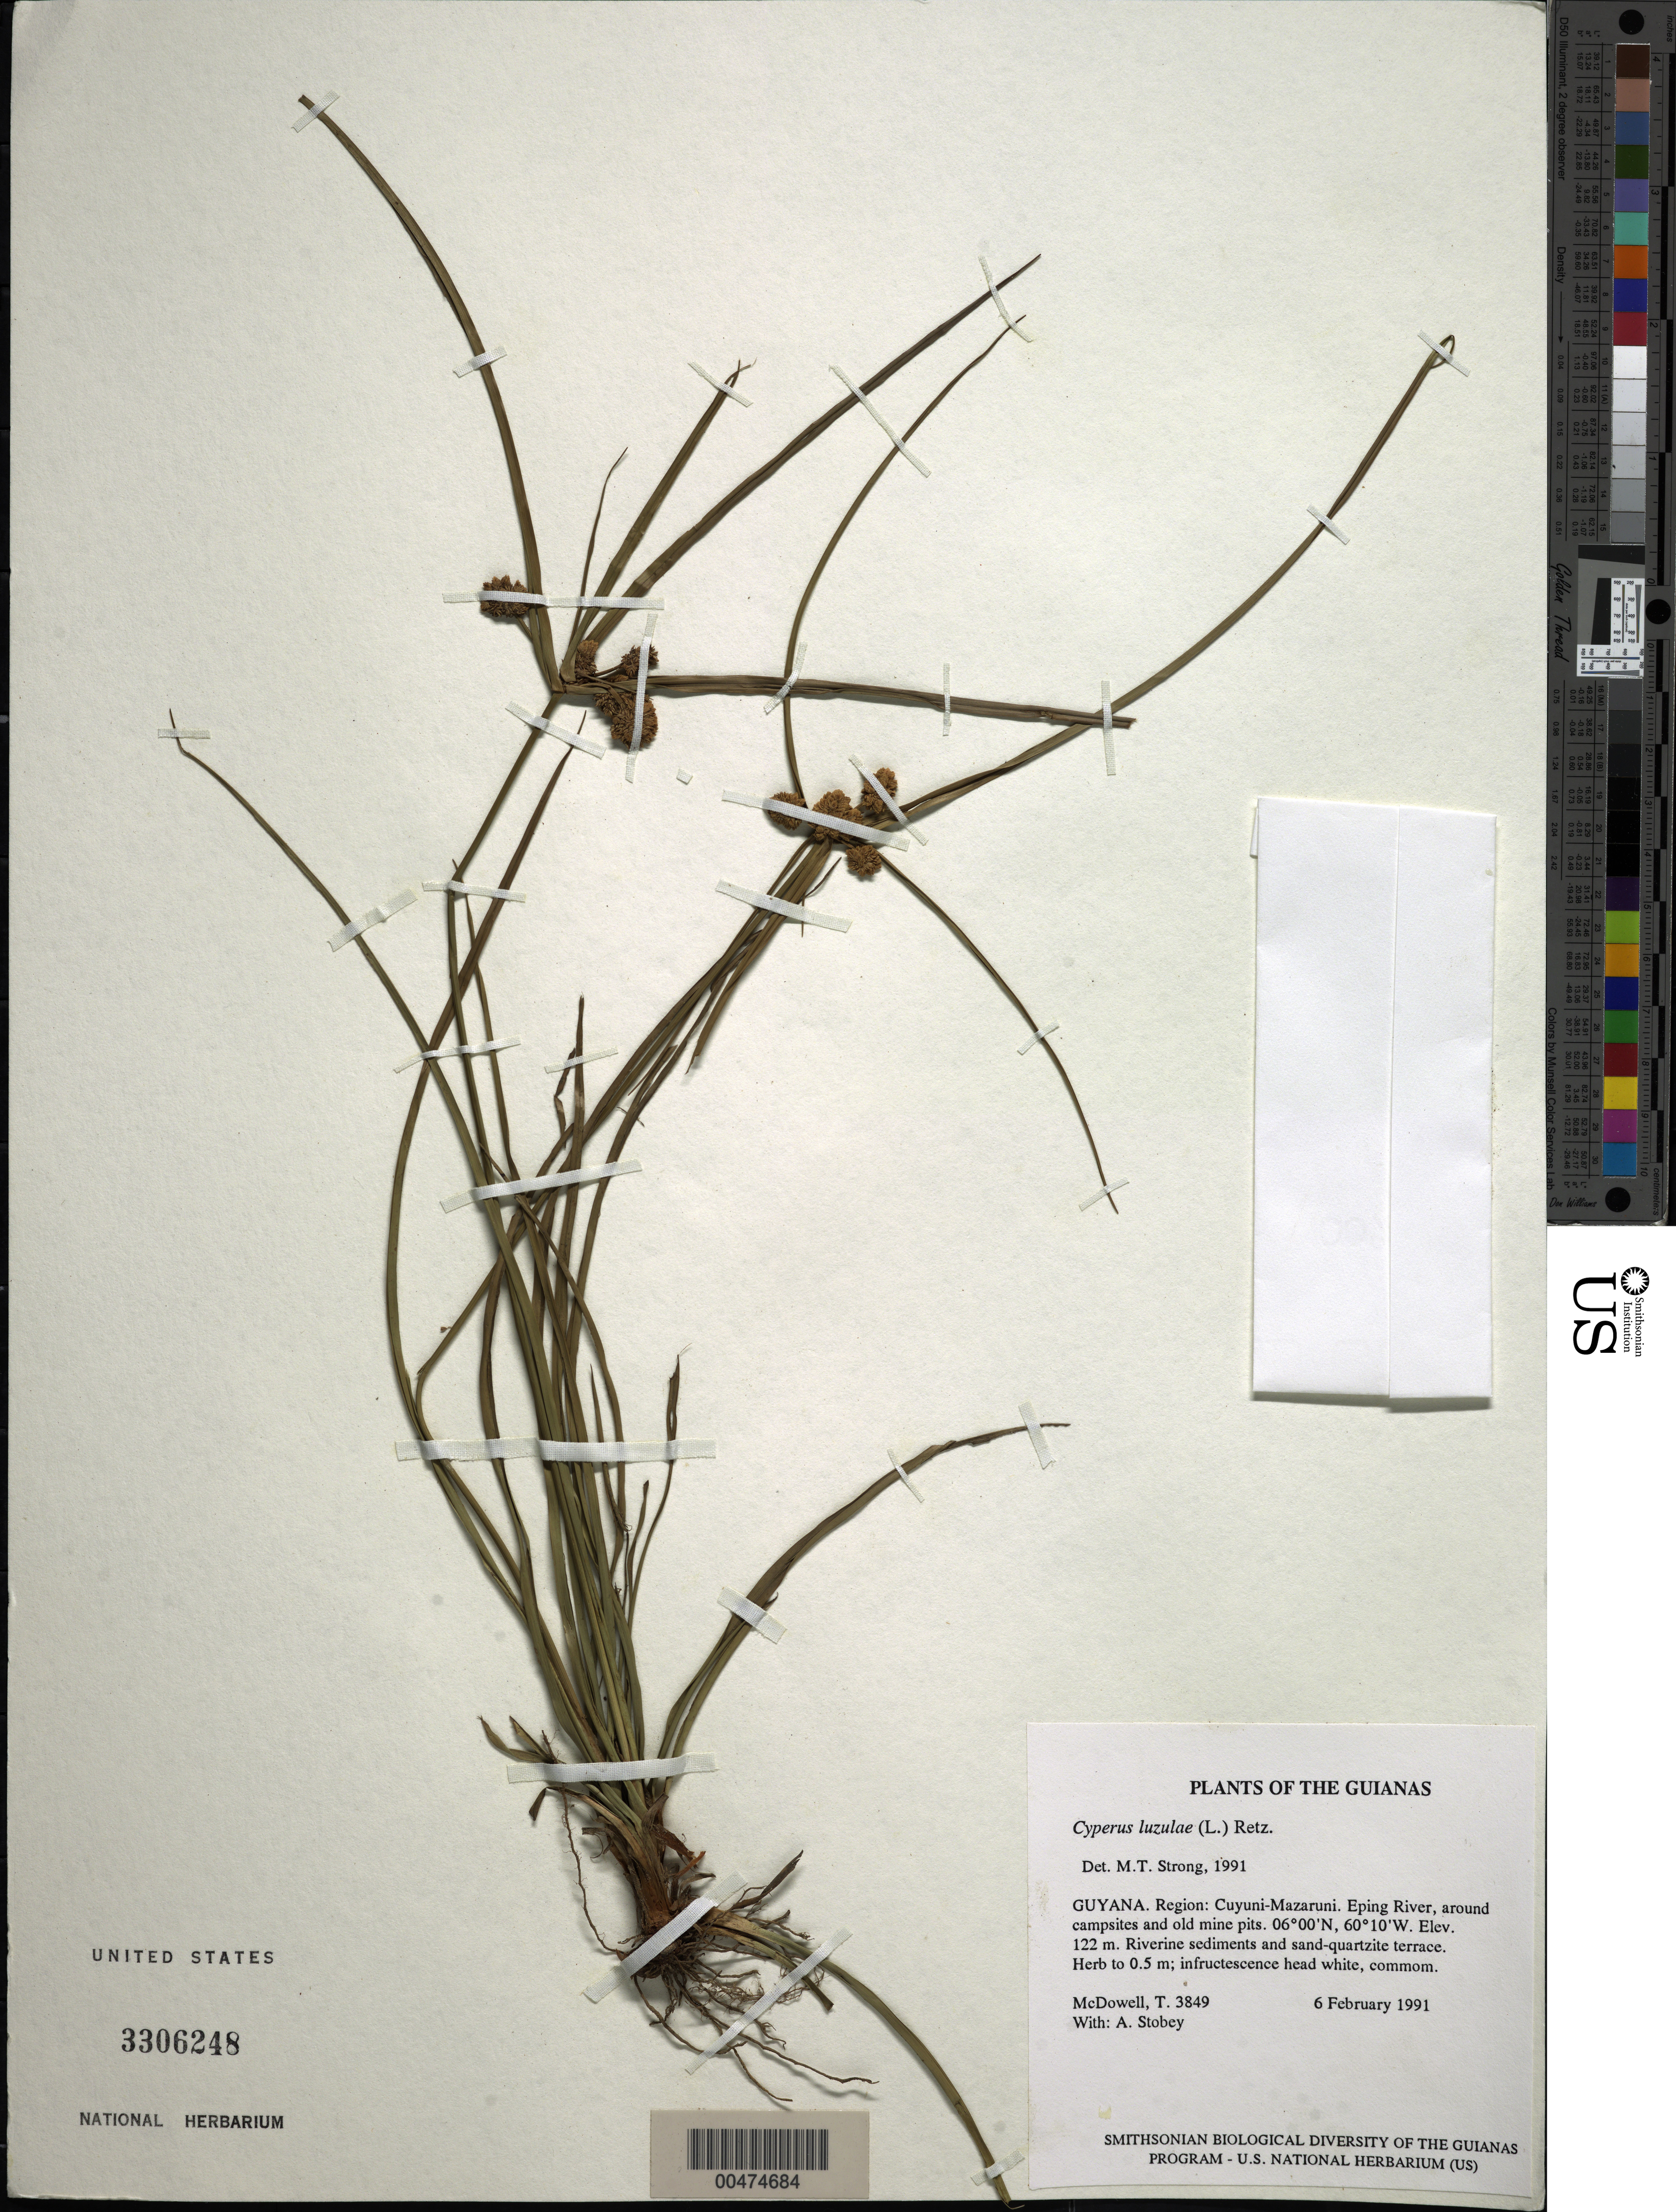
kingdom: Plantae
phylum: Tracheophyta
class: Liliopsida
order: Poales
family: Cyperaceae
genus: Cyperus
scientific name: Cyperus luzulae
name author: (L.) Rottb. ex Retz.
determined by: Strong, M. T., (US), Smithsonian Institution - National Museum of Natural History (UNITED STATES)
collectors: T. McDowell & A. Stobey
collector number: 3849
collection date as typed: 6 February 1991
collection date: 1991-02-06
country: Guyana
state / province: Cuyuni-Mazaruni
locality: Eping River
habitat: Around campsites and old mine pits. Riverine sediments and sand-quartzite terrace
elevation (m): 122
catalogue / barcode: US 3306248